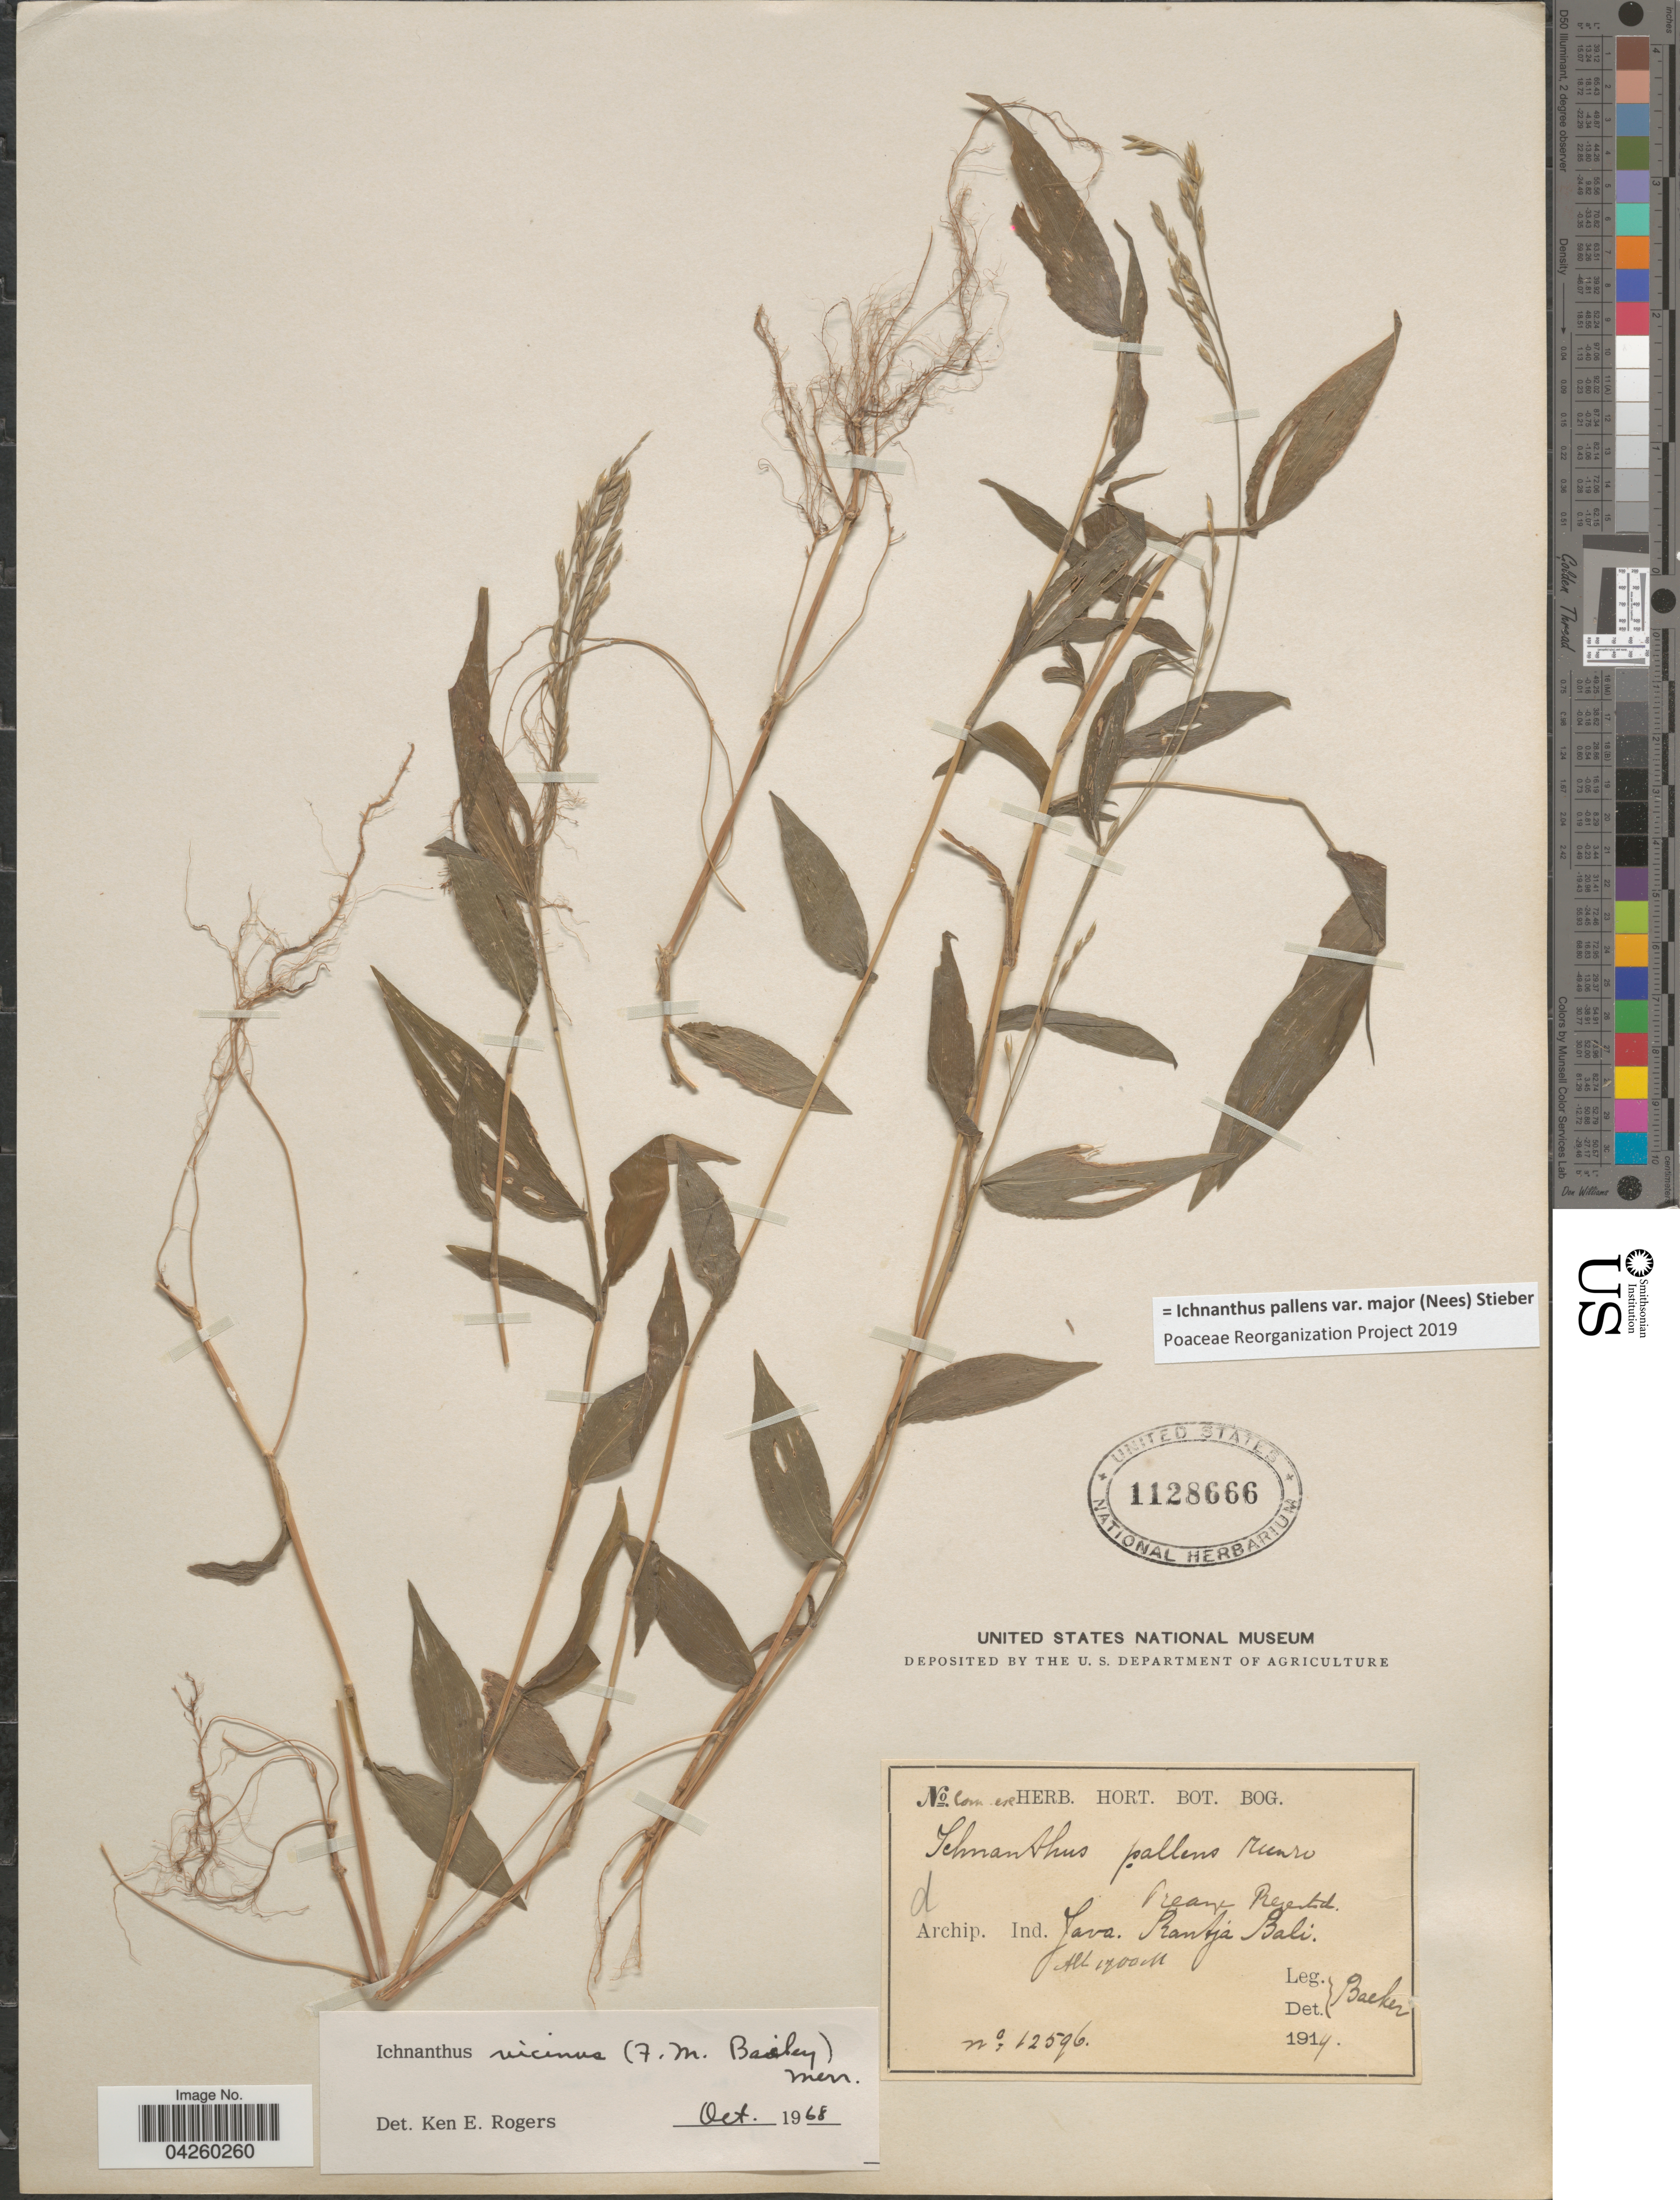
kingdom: Plantae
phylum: Tracheophyta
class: Liliopsida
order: Poales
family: Poaceae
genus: Ichnanthus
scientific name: Ichnanthus pallens var. major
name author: (Nees) Stieber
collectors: -. Becker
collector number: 12596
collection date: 1919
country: Indonesia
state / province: Java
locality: Archip. Ind. Java. Rantja Bali.'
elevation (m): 1900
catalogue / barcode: US 1128666